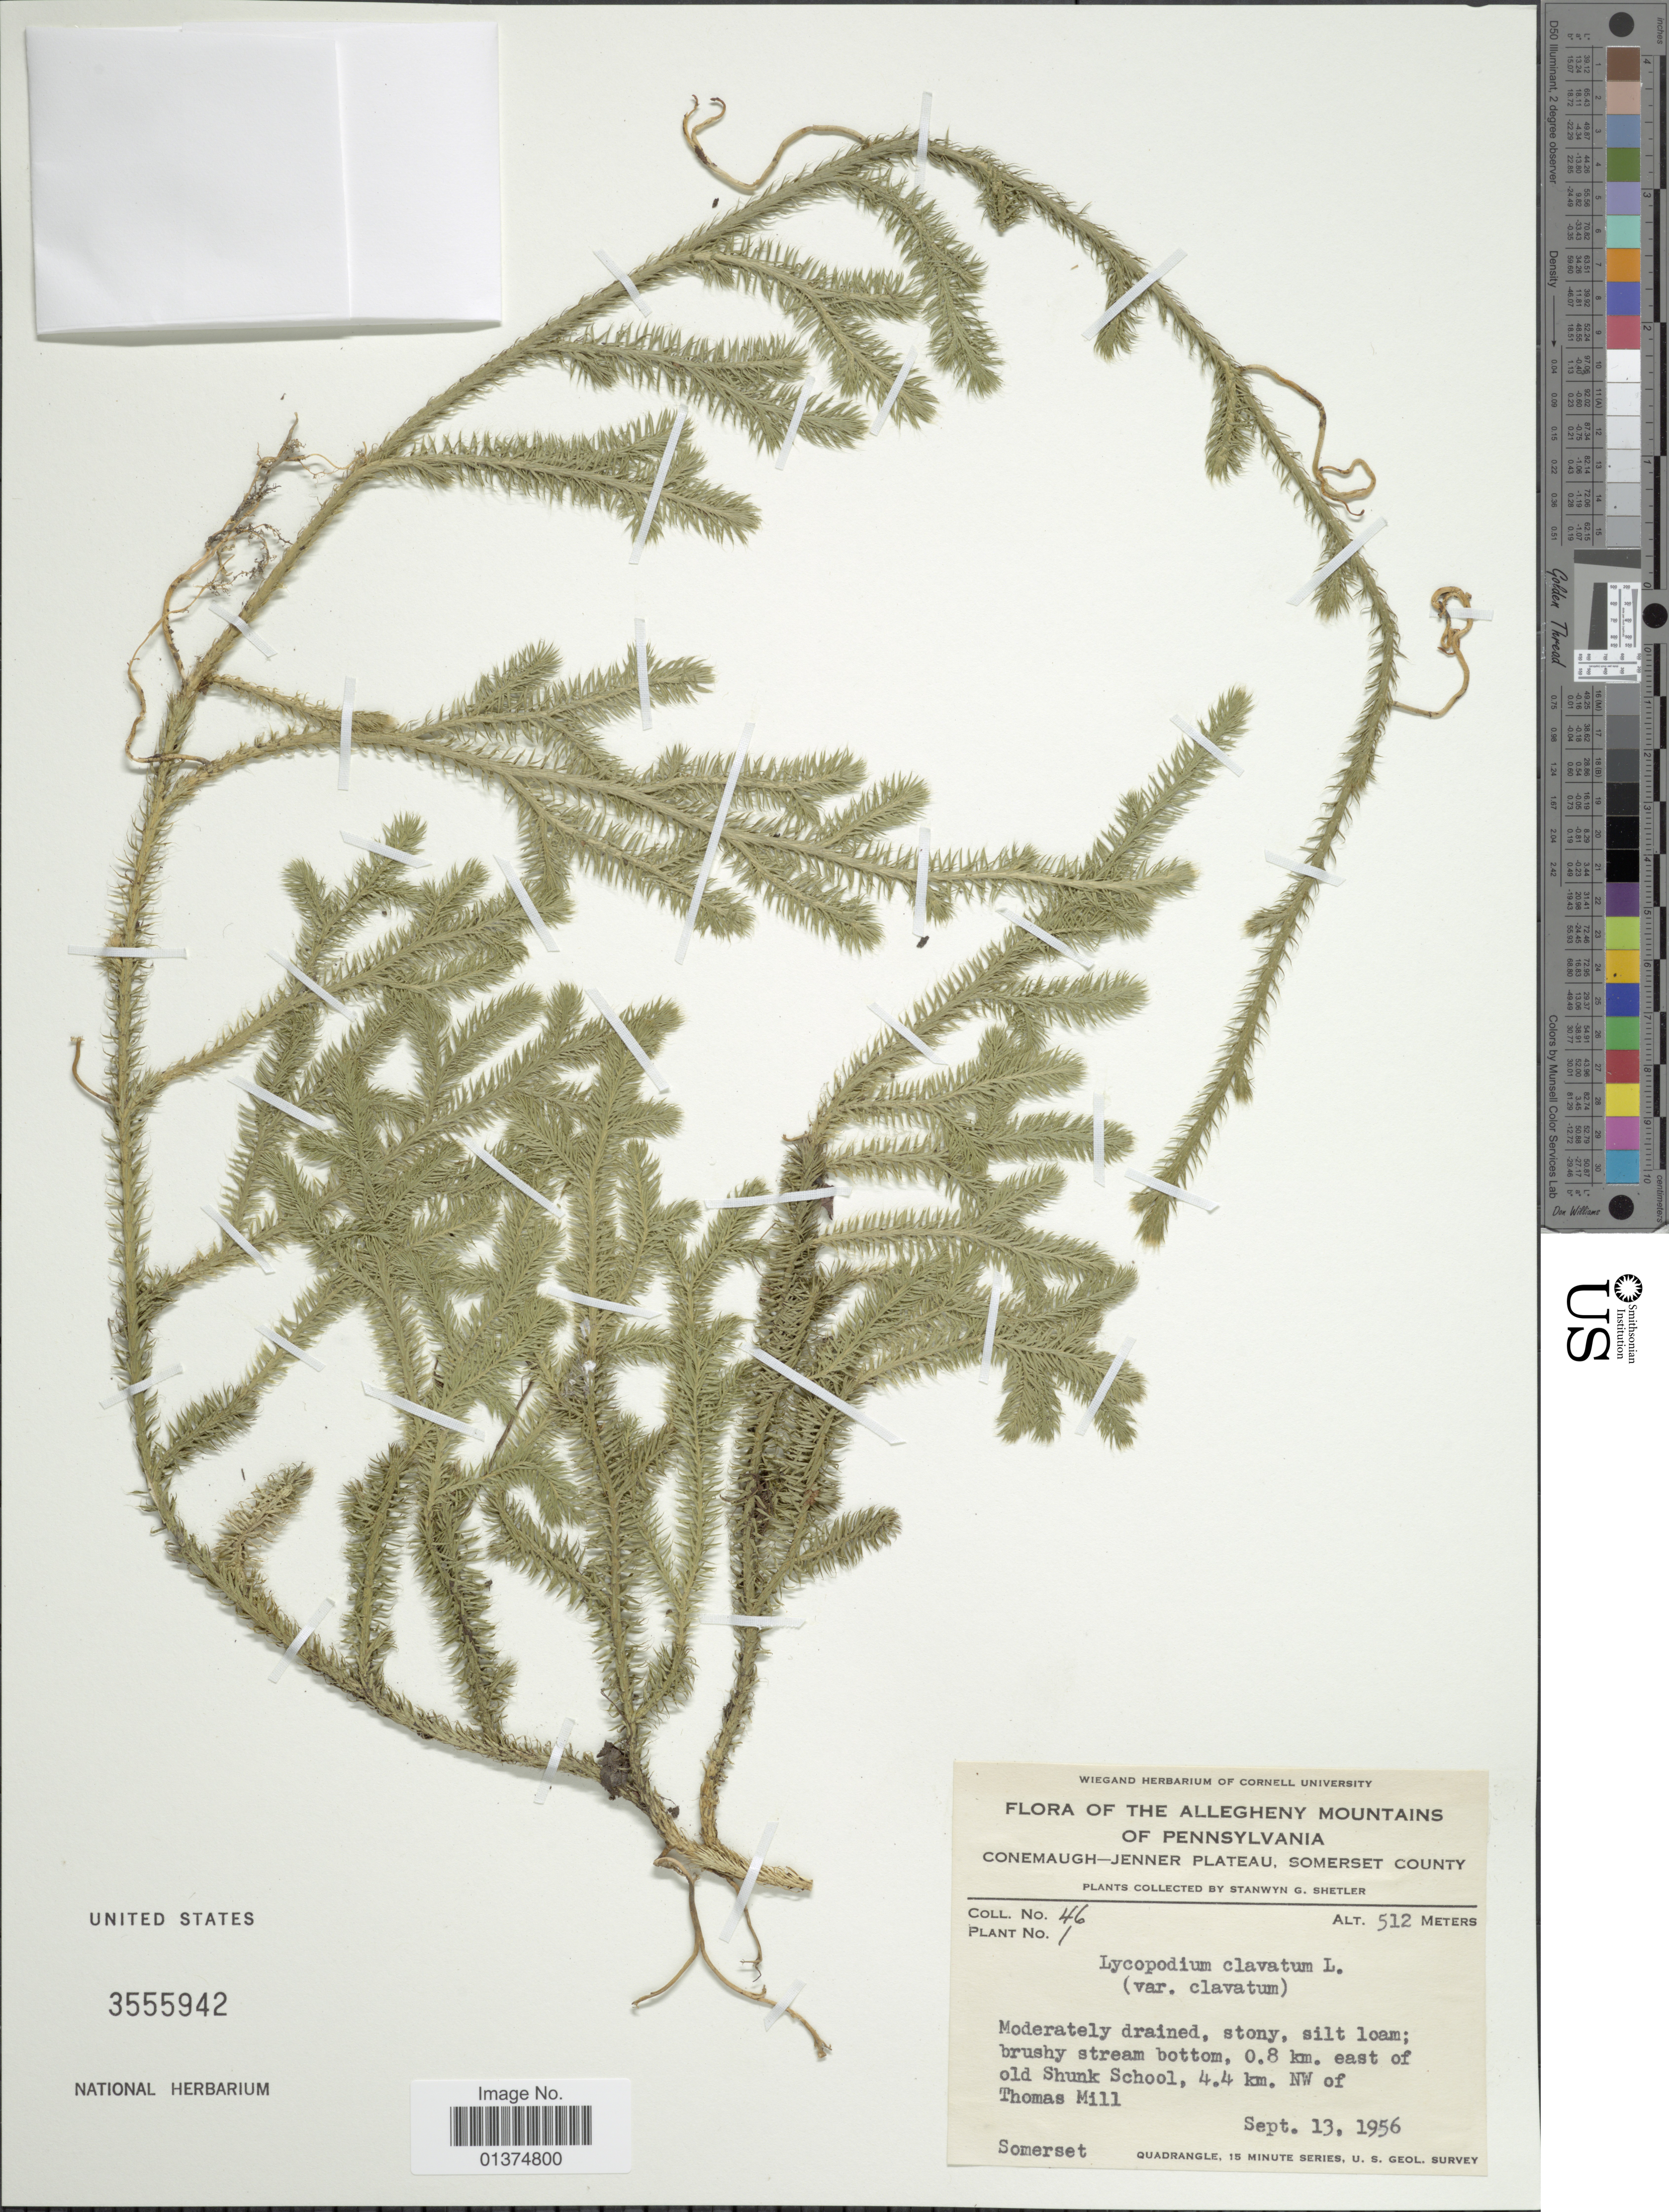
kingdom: Plantae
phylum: Tracheophyta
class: Lycopodiopsida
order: Lycopodiales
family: Lycopodiaceae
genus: Lycopodium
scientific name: Lycopodium clavatum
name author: L.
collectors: S. Shetler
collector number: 46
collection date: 1956-09-13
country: United States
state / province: Pennsylvania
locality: The Allegheny Mountains, 0.8 km. east of old Shunk School, 4.4 km. NW of Thomas Mill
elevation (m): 512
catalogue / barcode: US 3555942